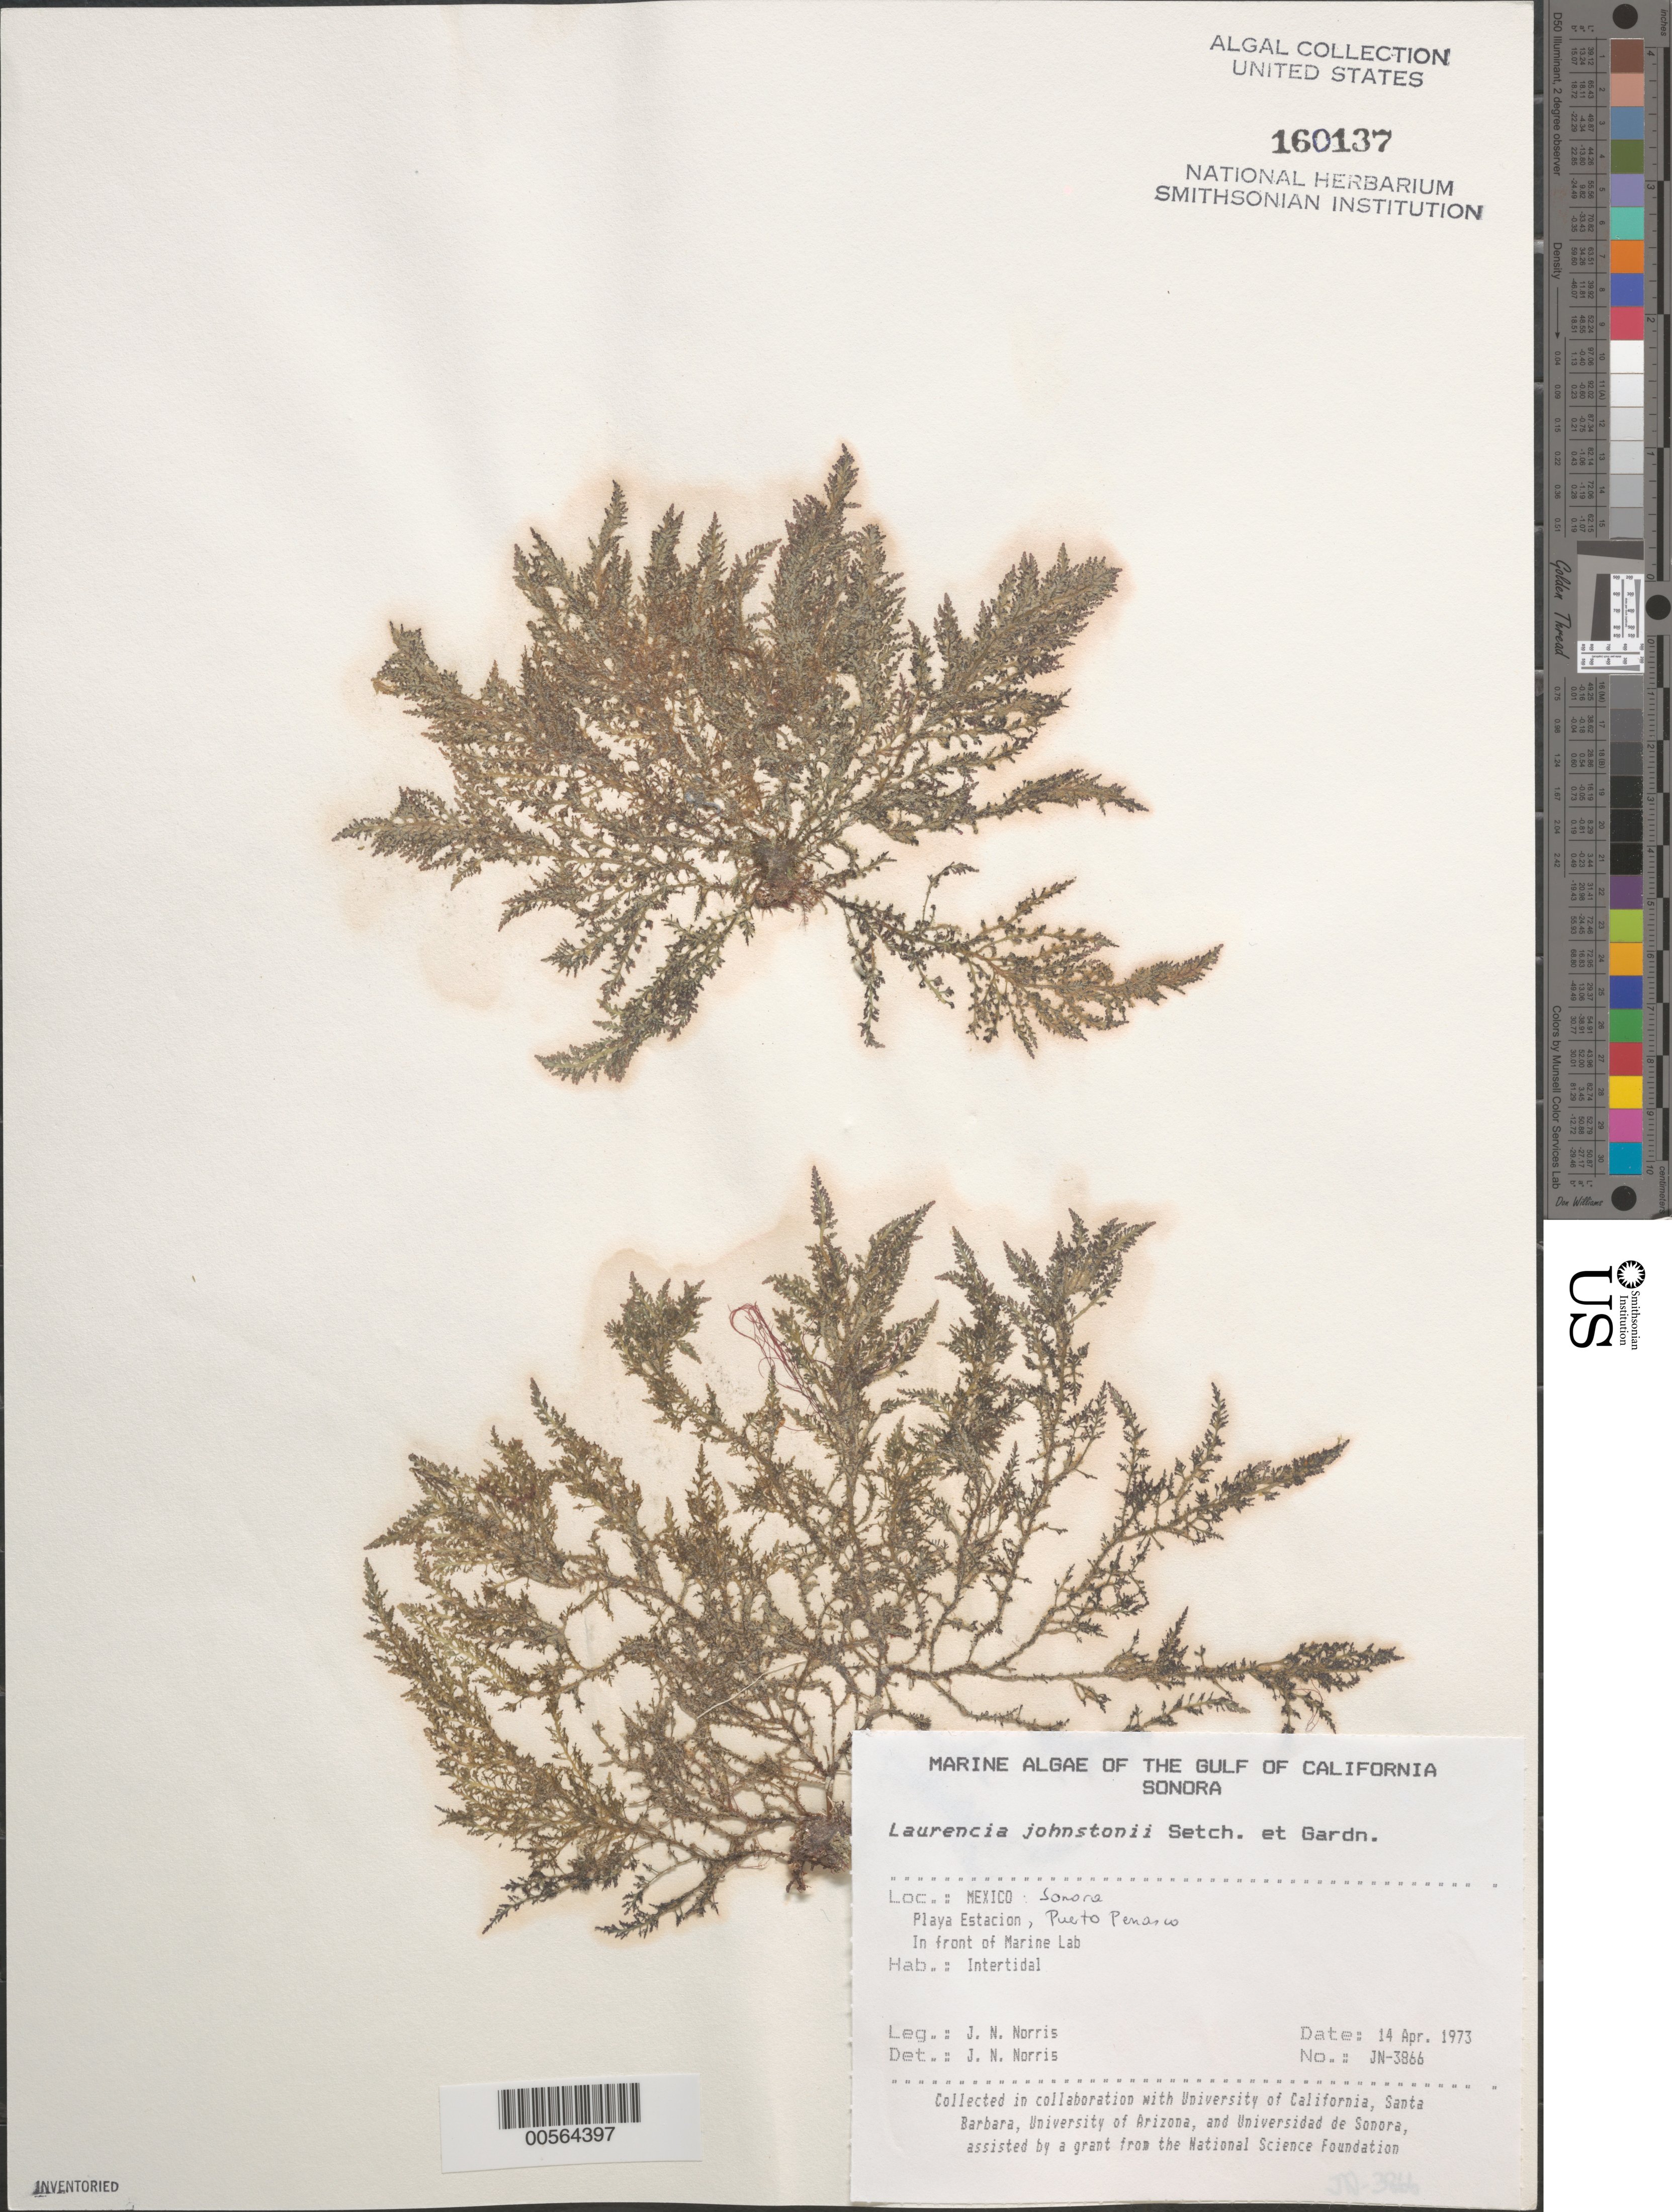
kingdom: Plantae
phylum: Rhodophyta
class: Florideophyceae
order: Ceramiales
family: Rhodomelaceae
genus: Laurencia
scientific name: Laurencia johnstonii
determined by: Norris, James N.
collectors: J. N. Norris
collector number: JN-3866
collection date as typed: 14 Apr 1973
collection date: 1973-04-14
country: Mexico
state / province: Sonora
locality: Playa Estacion, Puerto Penasco, marine station shore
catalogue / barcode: US 160137